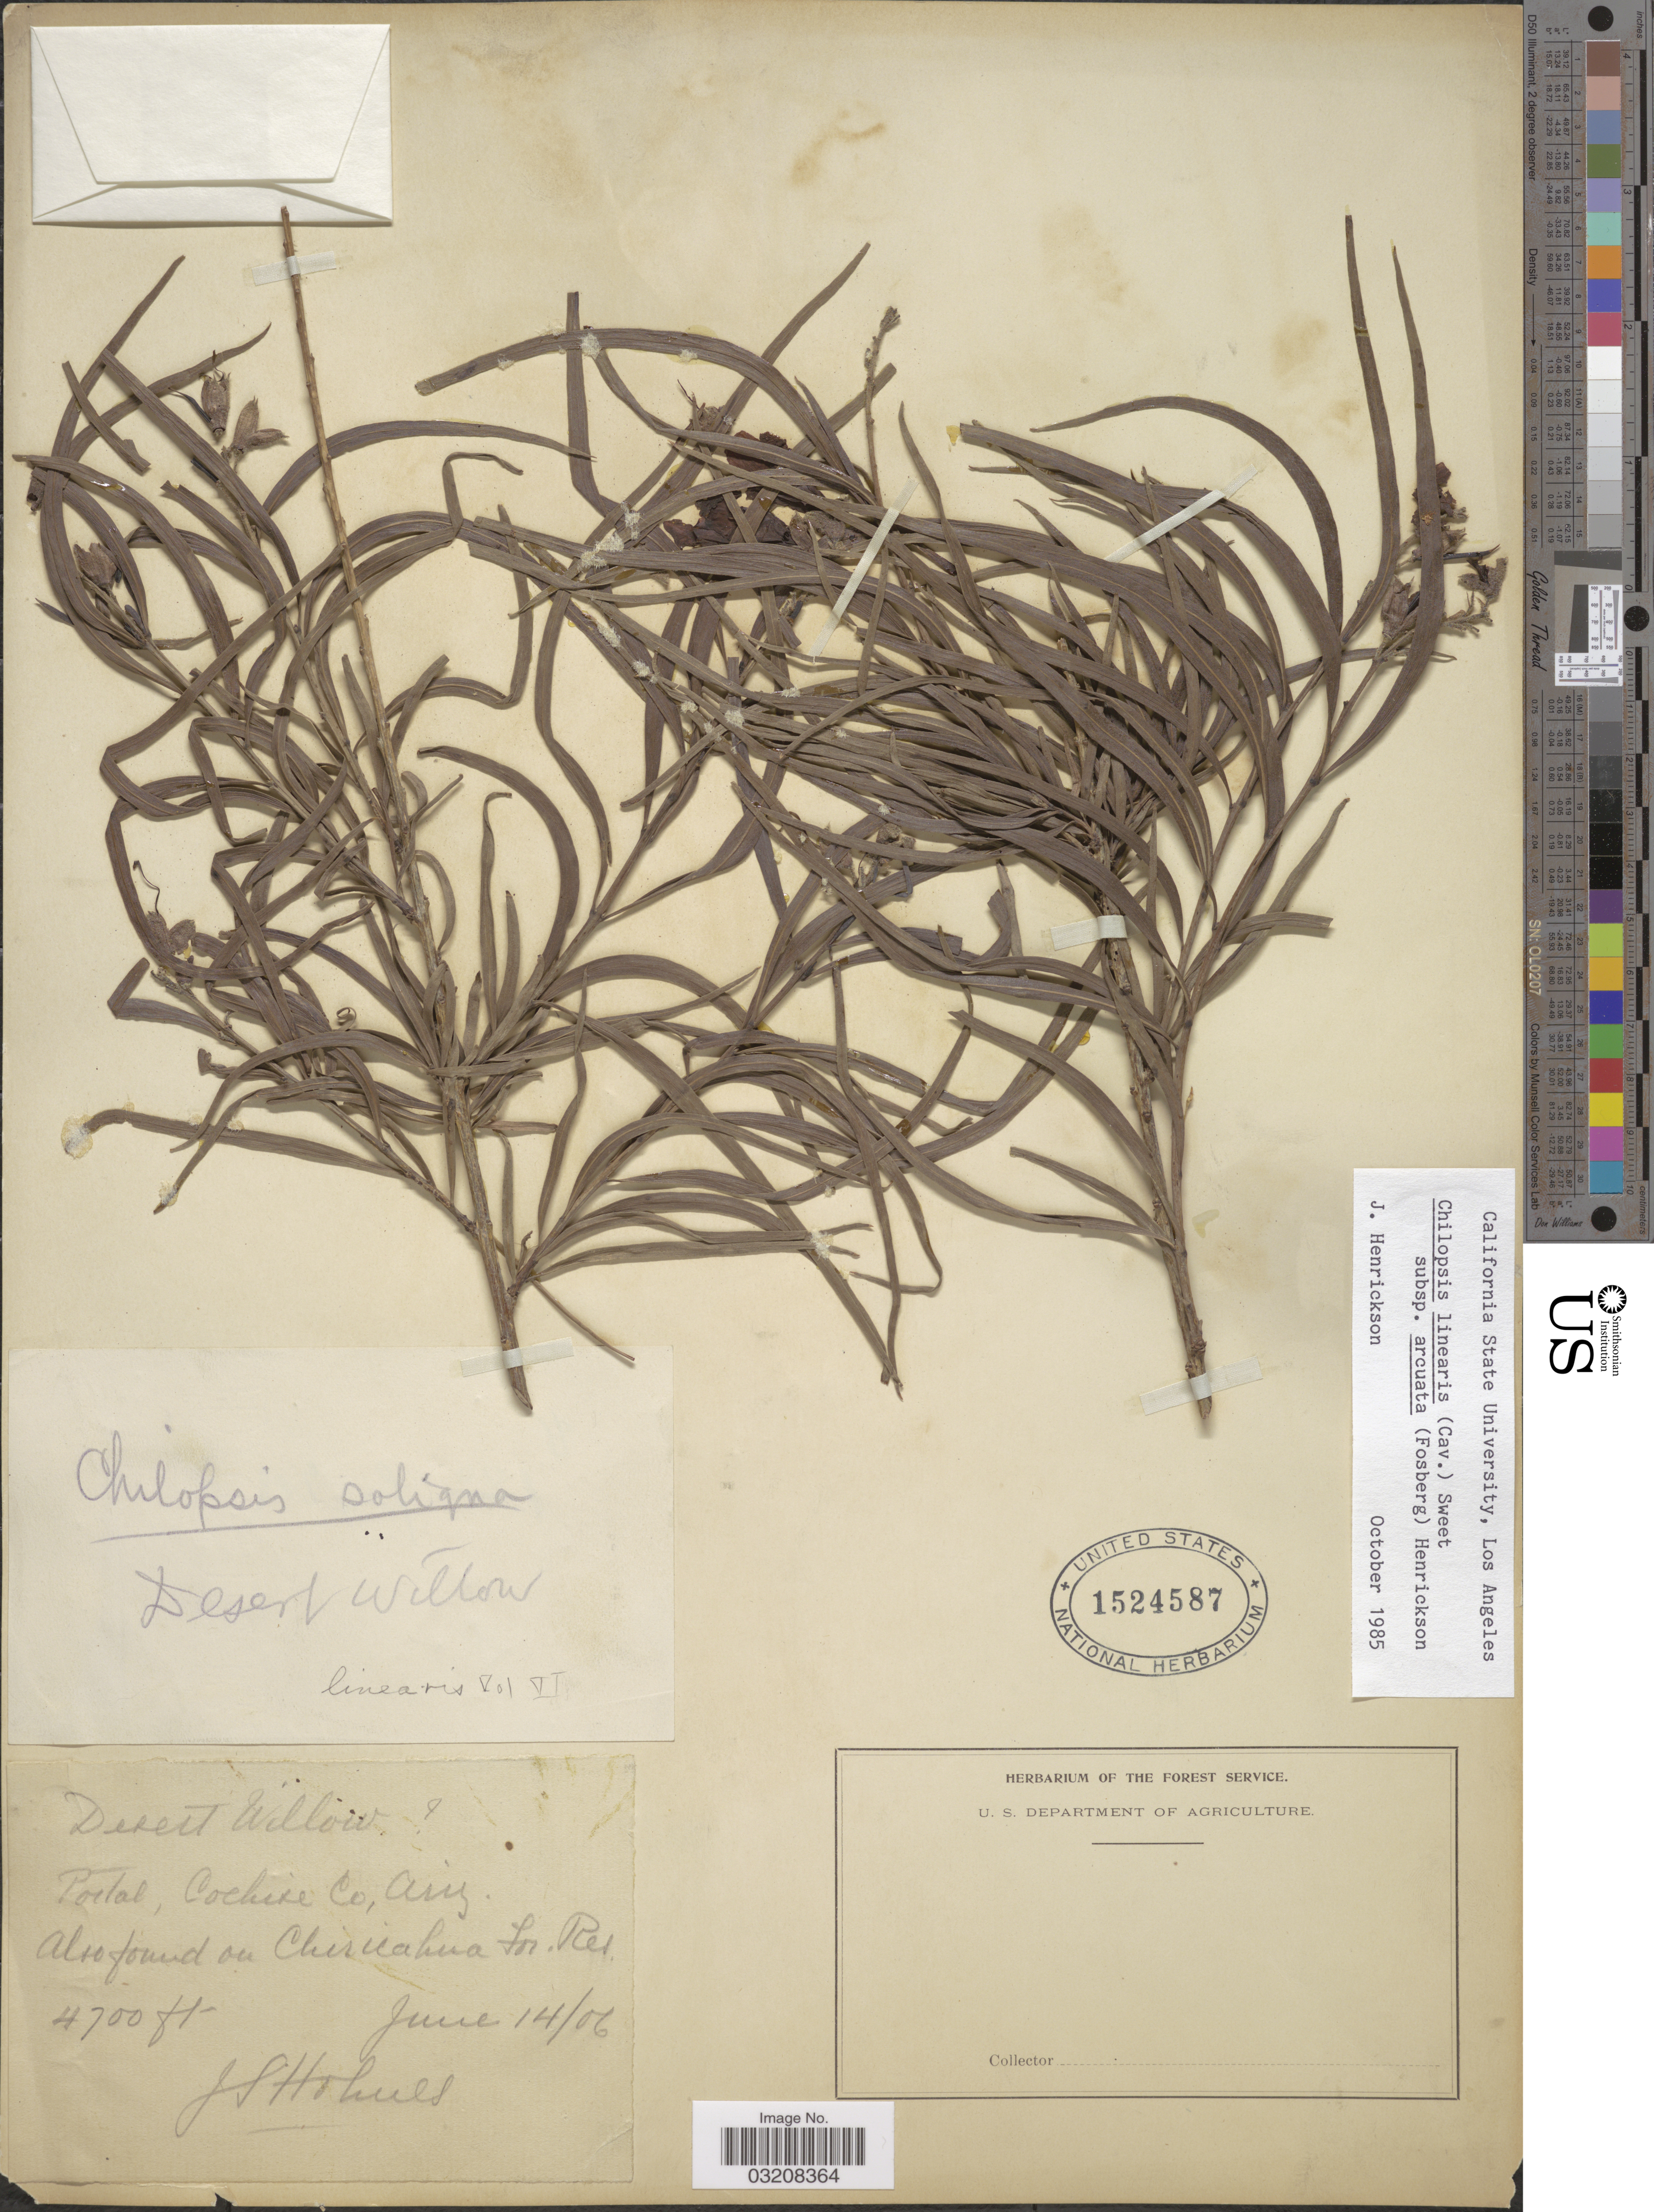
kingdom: Plantae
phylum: Tracheophyta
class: Magnoliopsida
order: Lamiales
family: Bignoniaceae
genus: Chilopsis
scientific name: Chilopsis linearis subsp. arcuata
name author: (Fosberg) Henrickson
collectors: J. Holmes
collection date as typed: Transcribed d/m/y: 14/6/6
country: United States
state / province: Arizona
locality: Portal, Cochise Co.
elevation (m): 1433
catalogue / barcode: US 1524587